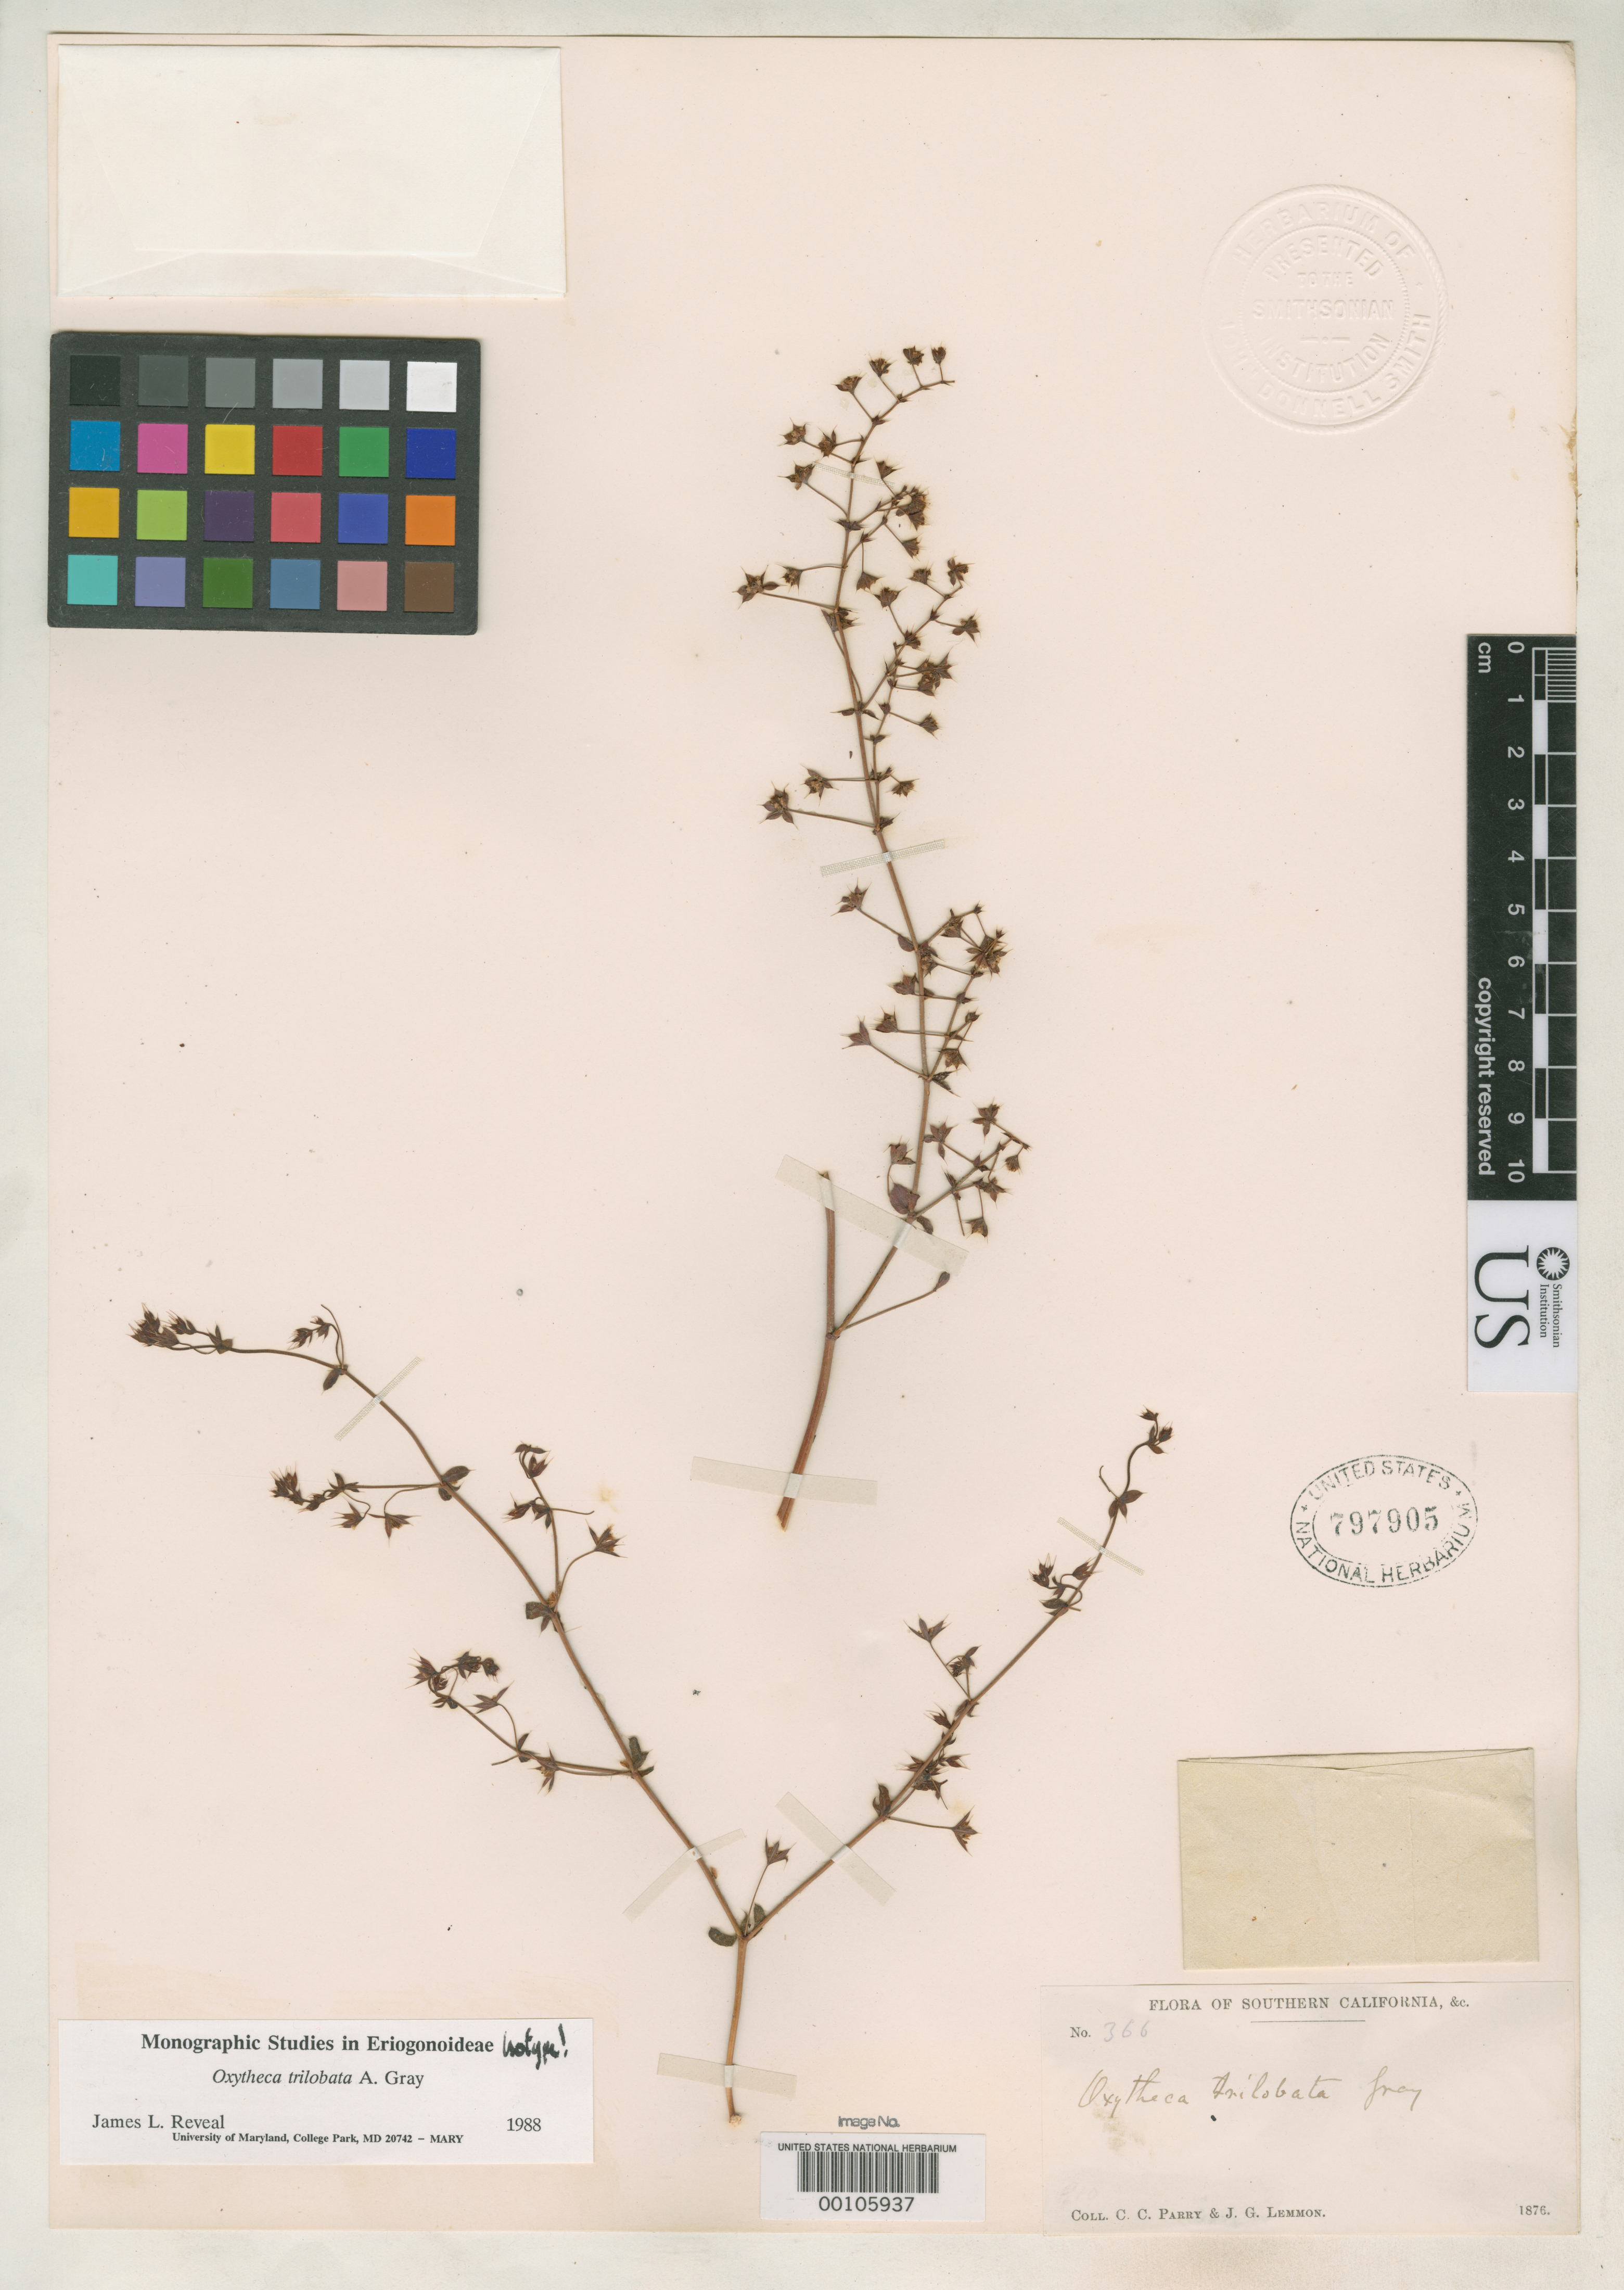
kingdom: Plantae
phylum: Tracheophyta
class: Magnoliopsida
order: Caryophyllales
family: Polygonaceae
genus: Oxytheca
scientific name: Oxytheca trilobata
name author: A. Gray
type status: Holotype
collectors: C. C. Parry & J. G. Lemmon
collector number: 366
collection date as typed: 1876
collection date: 1876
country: United States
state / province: California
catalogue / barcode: US 797905